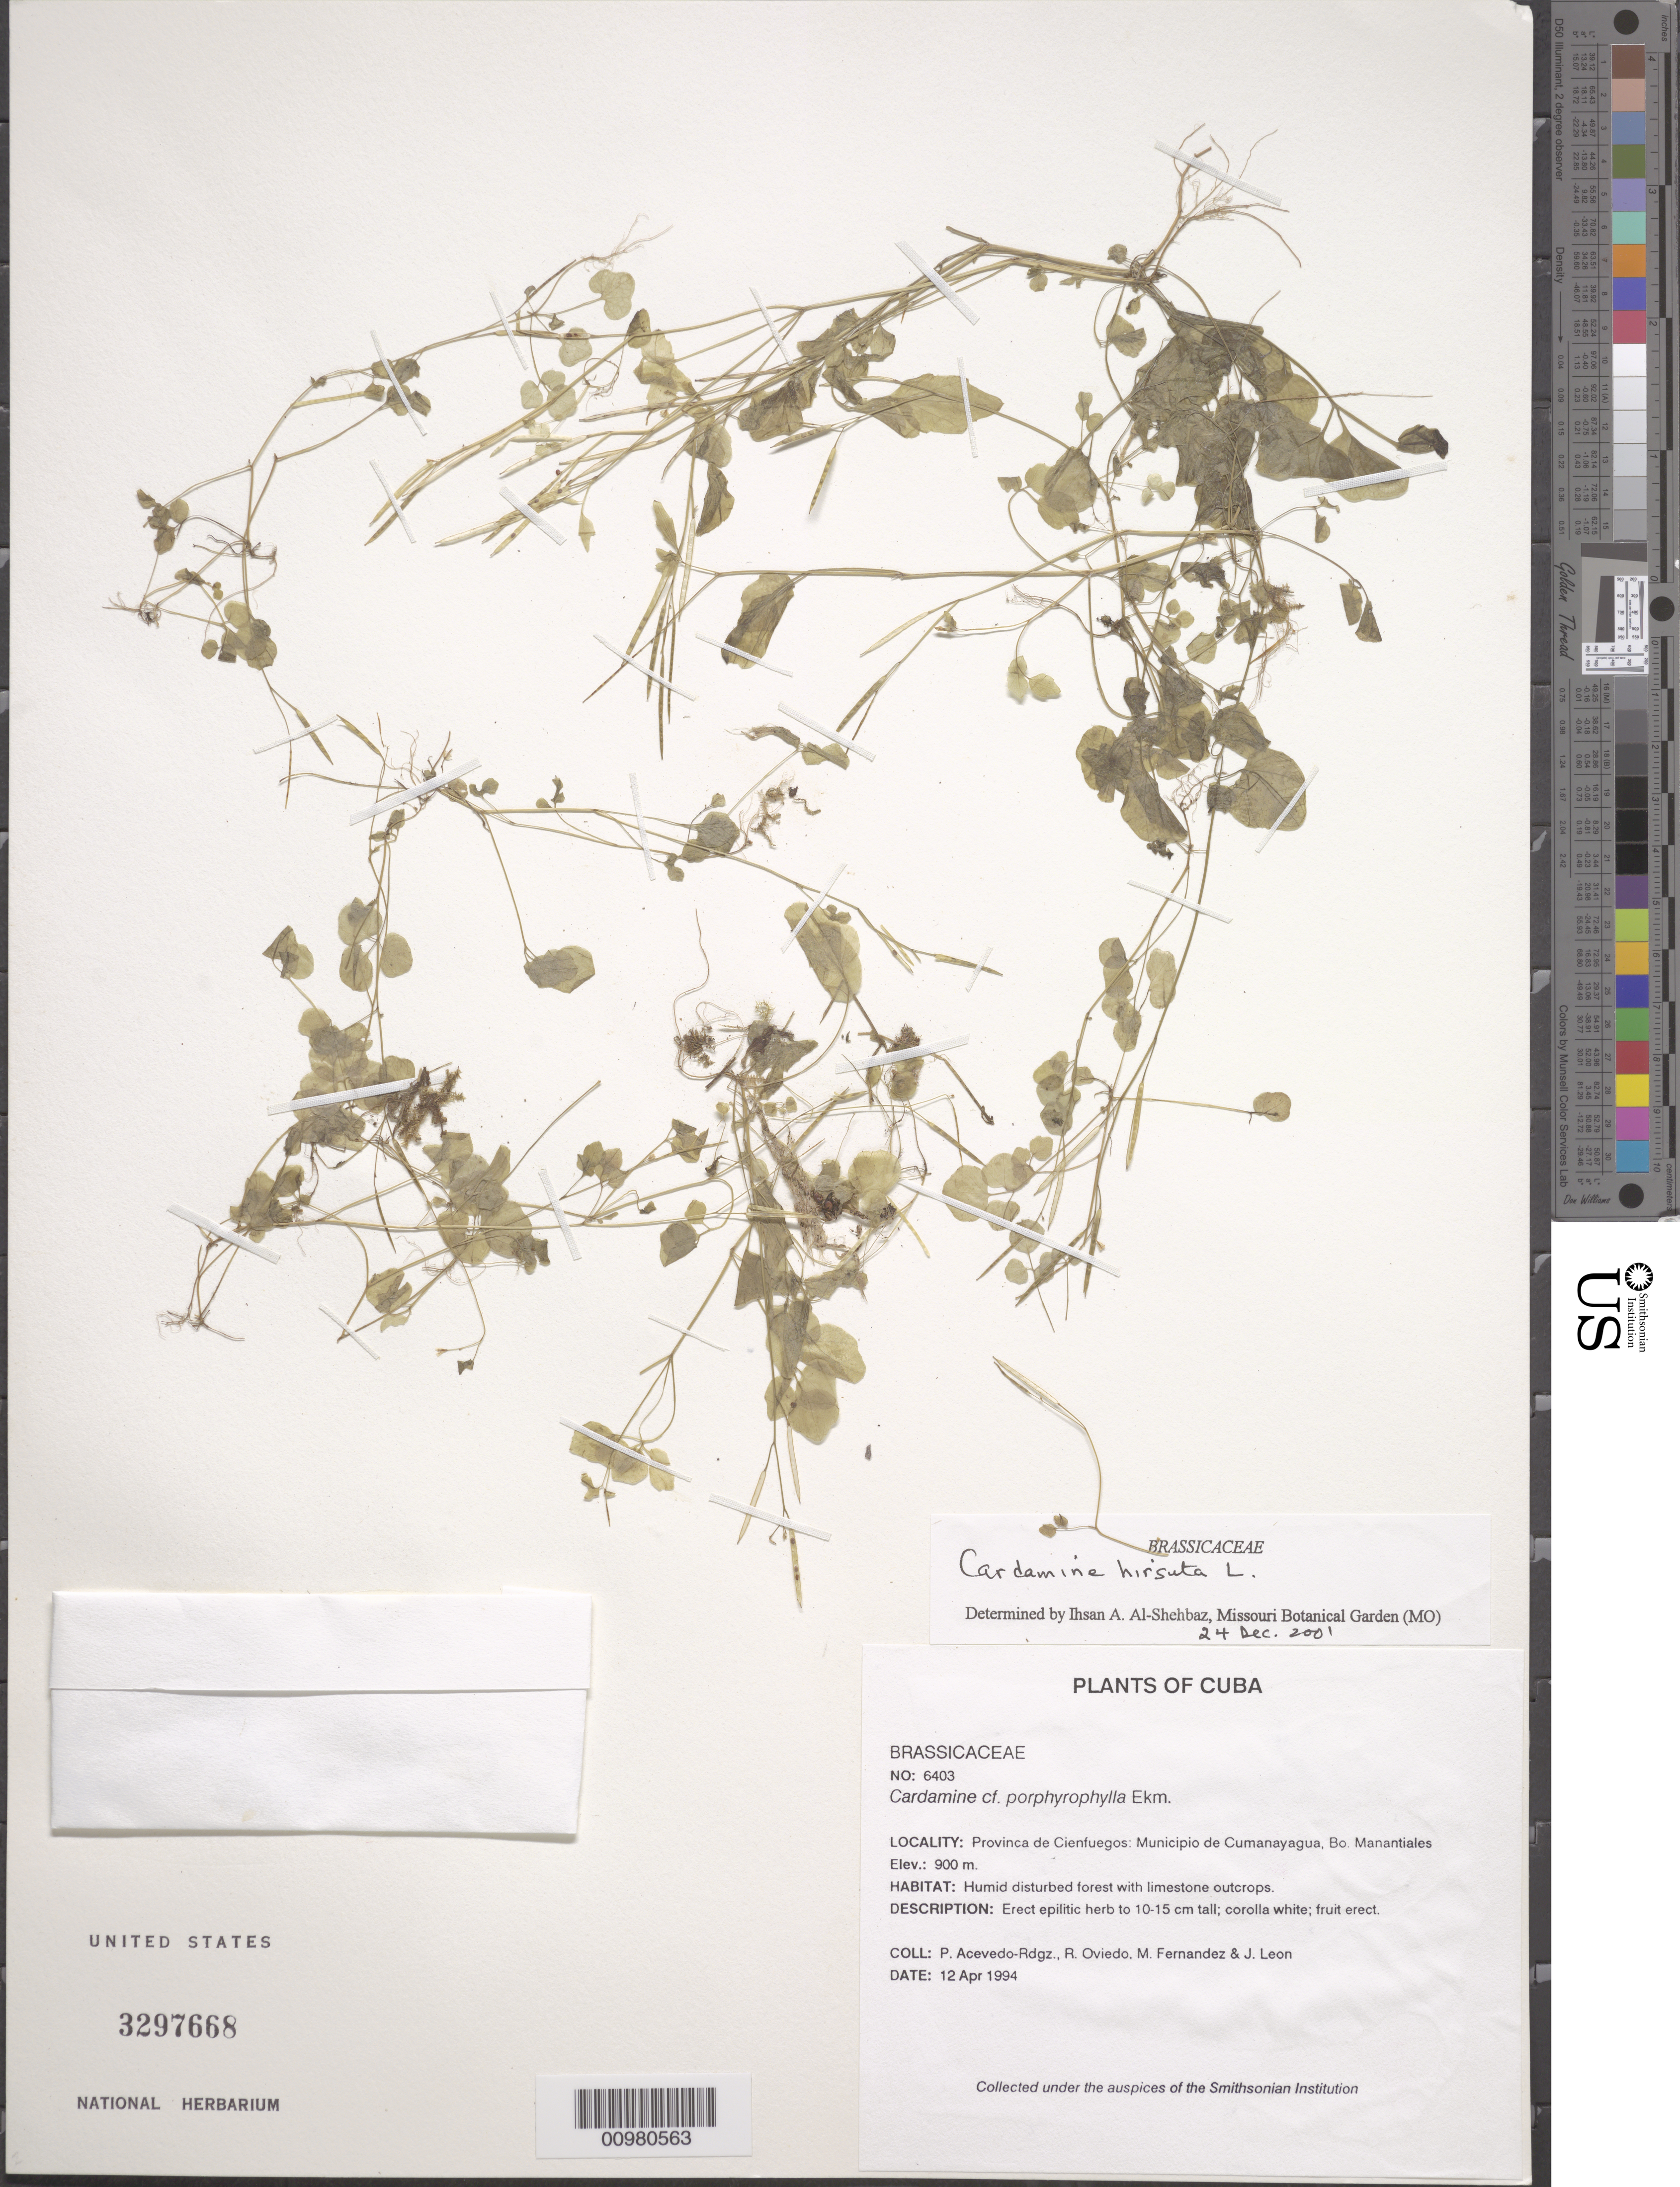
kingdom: Plantae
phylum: Tracheophyta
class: Magnoliopsida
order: Brassicales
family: Brassicaceae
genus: Cardamine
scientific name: Cardamine hirsuta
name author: L.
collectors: P. Acevedo-Rodr., R. Oviedo, M. Fernandez & J. León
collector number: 6403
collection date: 1994-04-12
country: Cuba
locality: Provinca de Cienfuegos: Municipio de Cumanayagua, Bo. Manantiales.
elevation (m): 900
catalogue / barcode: US 3297668